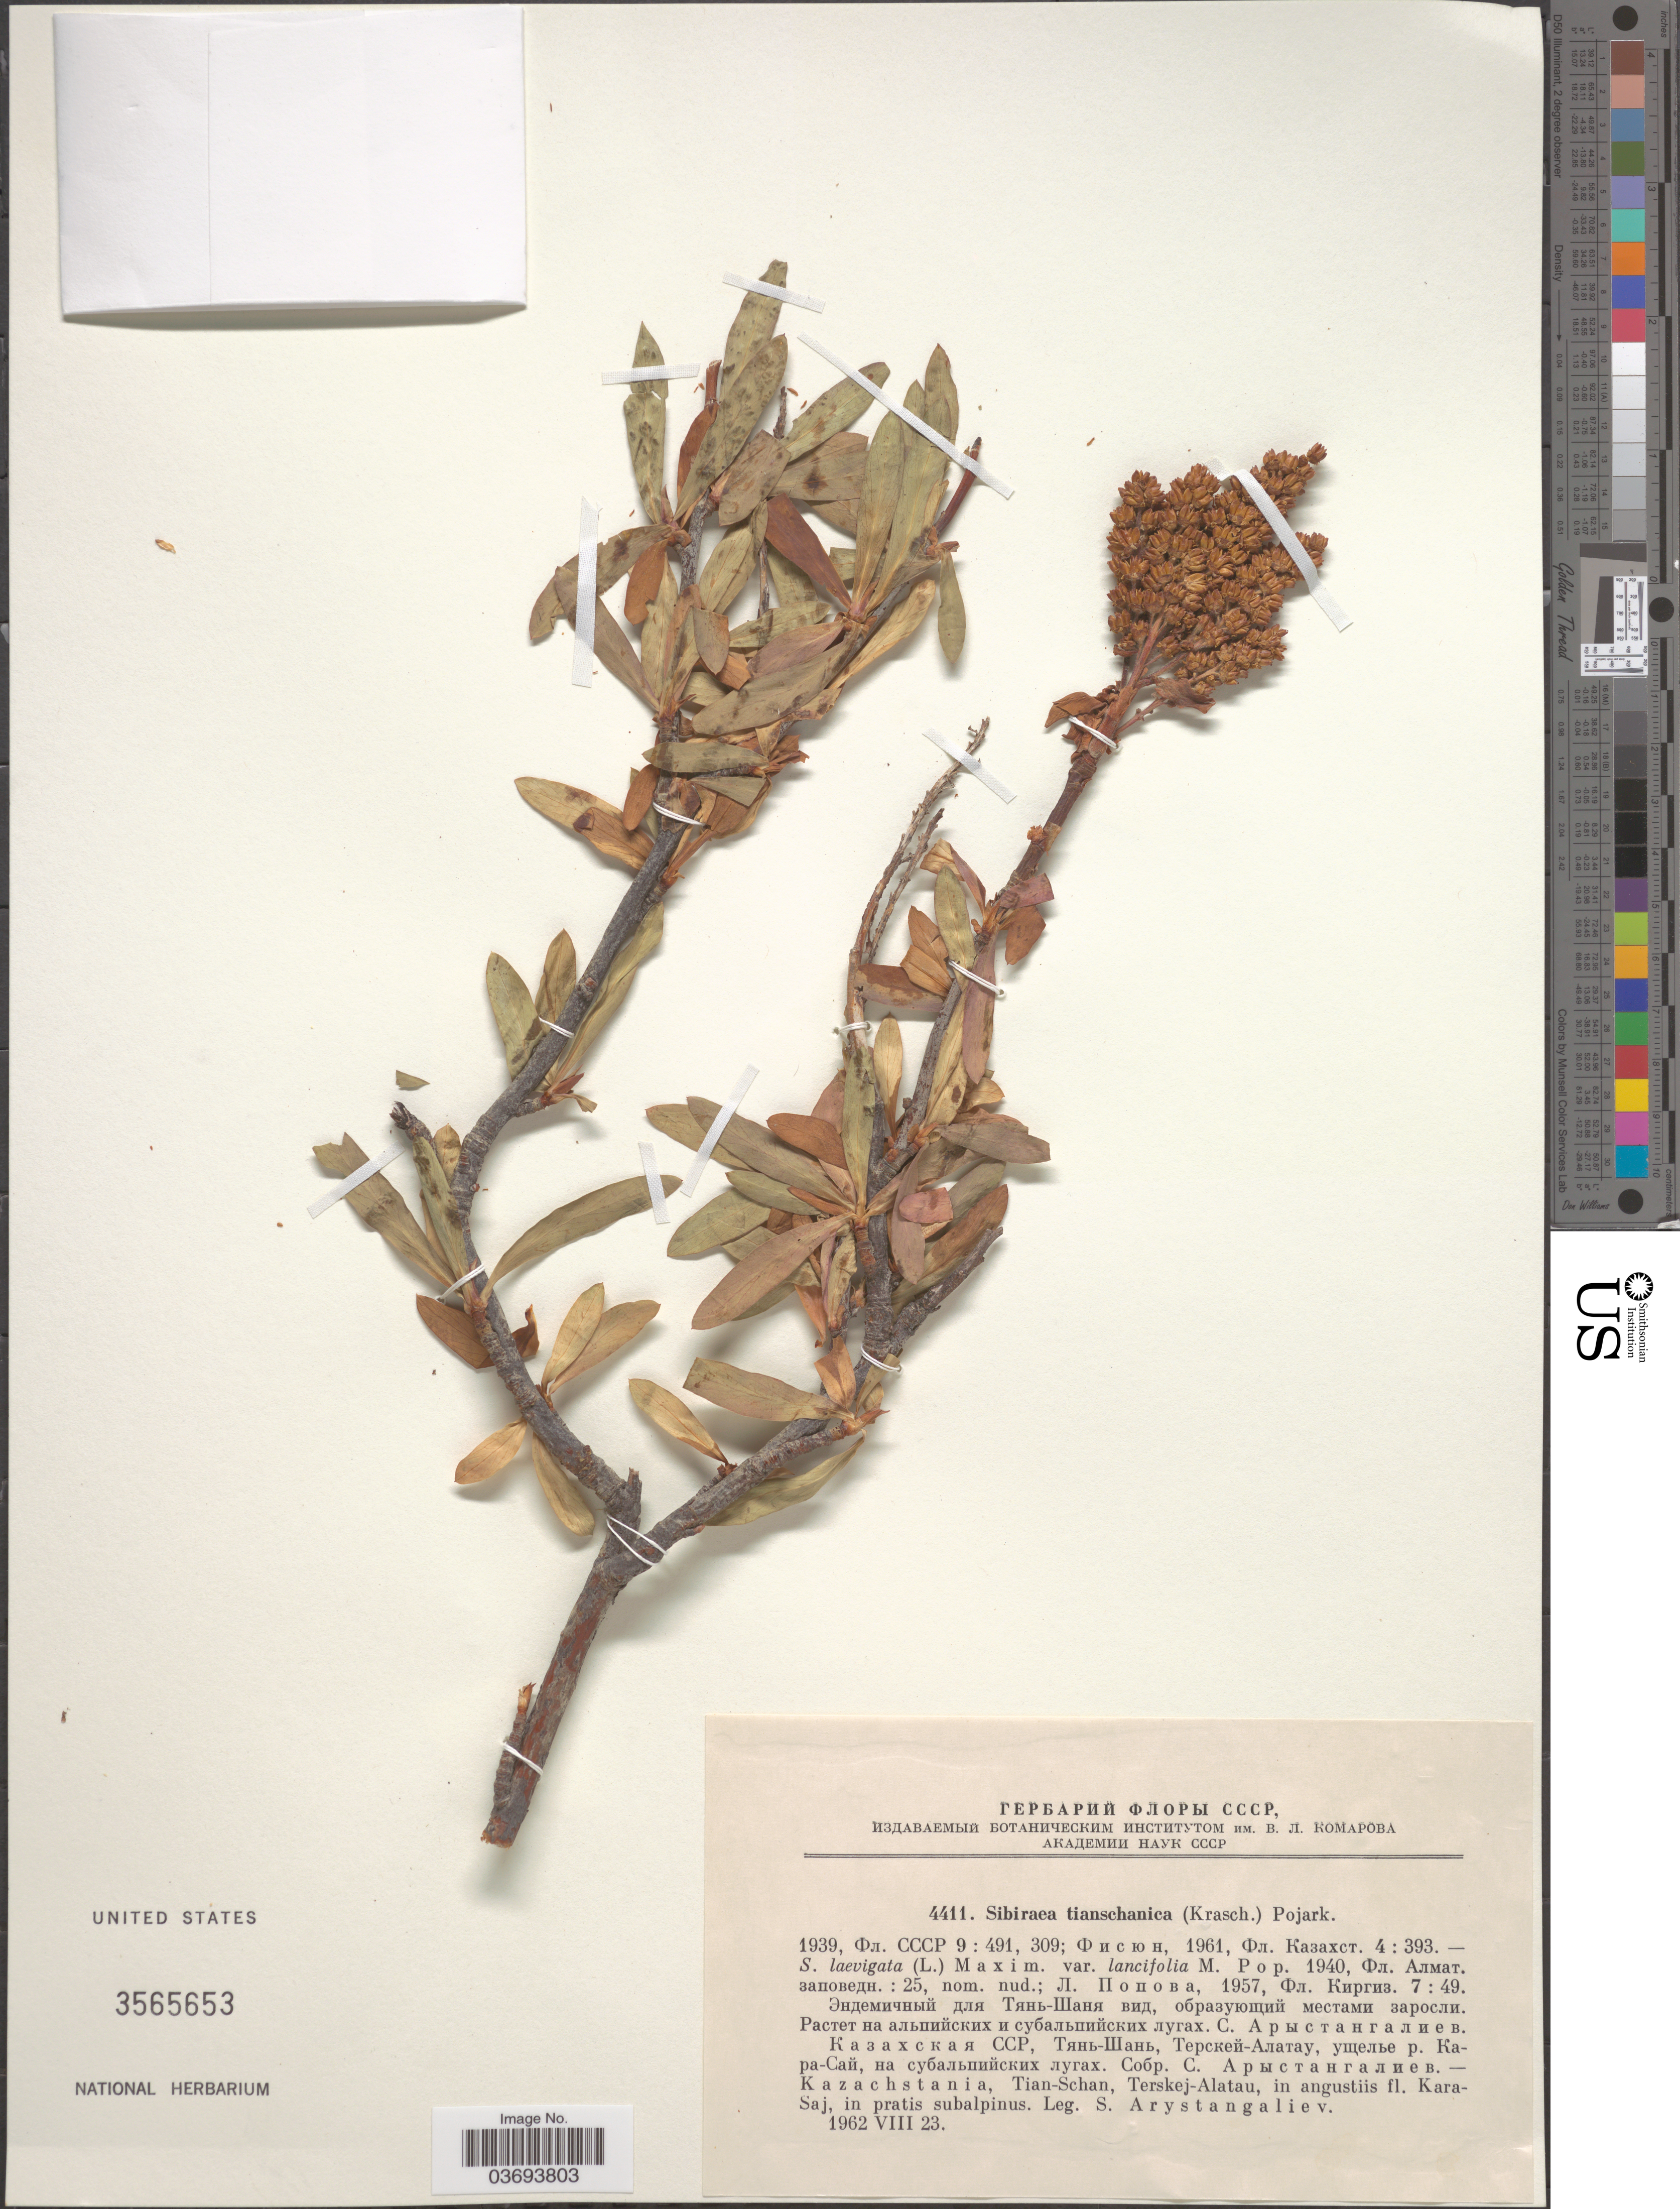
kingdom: Plantae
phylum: Tracheophyta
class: Magnoliopsida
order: Rosales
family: Rosaceae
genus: Sibiraea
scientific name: Sibiraea tianschanica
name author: (Krasn.) Pojark.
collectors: S. Arystangaliev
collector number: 4411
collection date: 1962-08-23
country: Kazakhstan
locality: Kazachstania, Tian-Schan, Terskej-Alatau, in angustiis fl. Kara-Saj, in pratis subalpinus.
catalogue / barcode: US 3565653